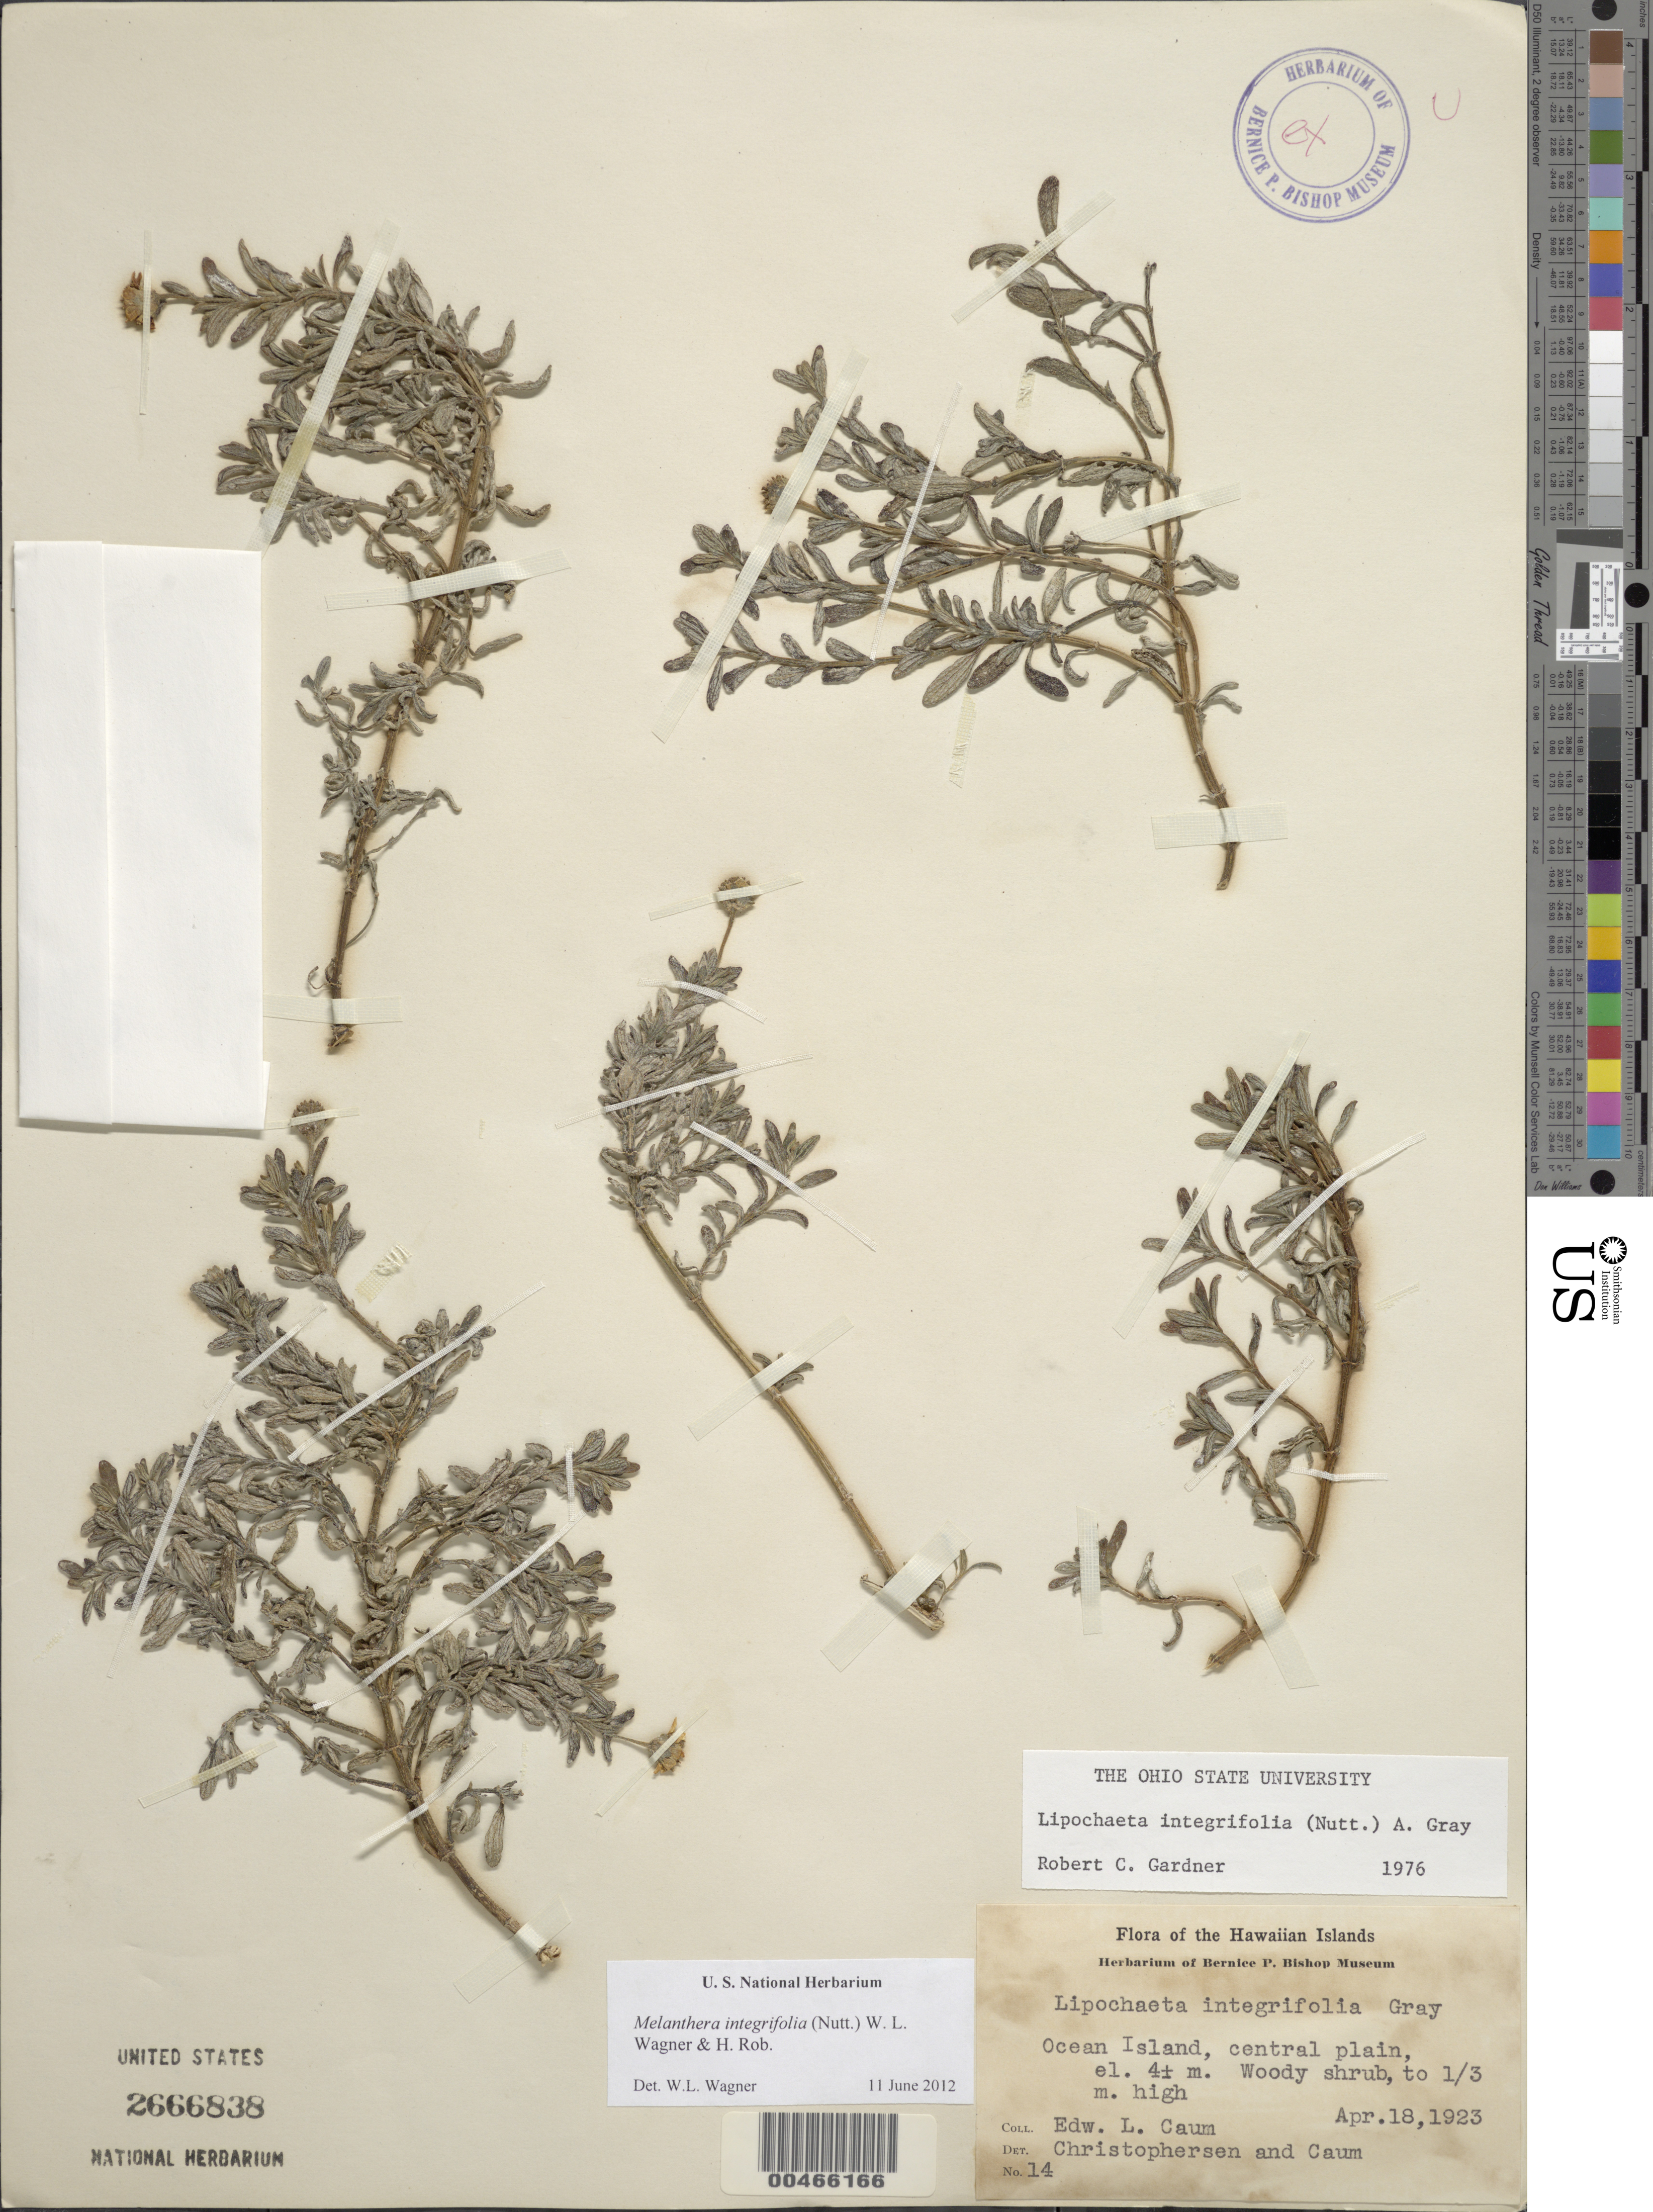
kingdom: Plantae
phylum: Tracheophyta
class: Magnoliopsida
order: Asterales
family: Asteraceae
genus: Wollastonia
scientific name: Wollastonia integrifolia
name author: (Nutt.) Orchard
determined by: Wagner, W. L., (BOT), Smithsonian Institution - National Museum of Natural History (UNITED STATES)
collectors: E. L. Caum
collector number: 14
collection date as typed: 18 Apr 1923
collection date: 1923-04-18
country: United States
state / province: Hawaii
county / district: Honolulu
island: Kure Atoll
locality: Kure [Ocean] Islet, central plain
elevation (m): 4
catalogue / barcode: US 2666838